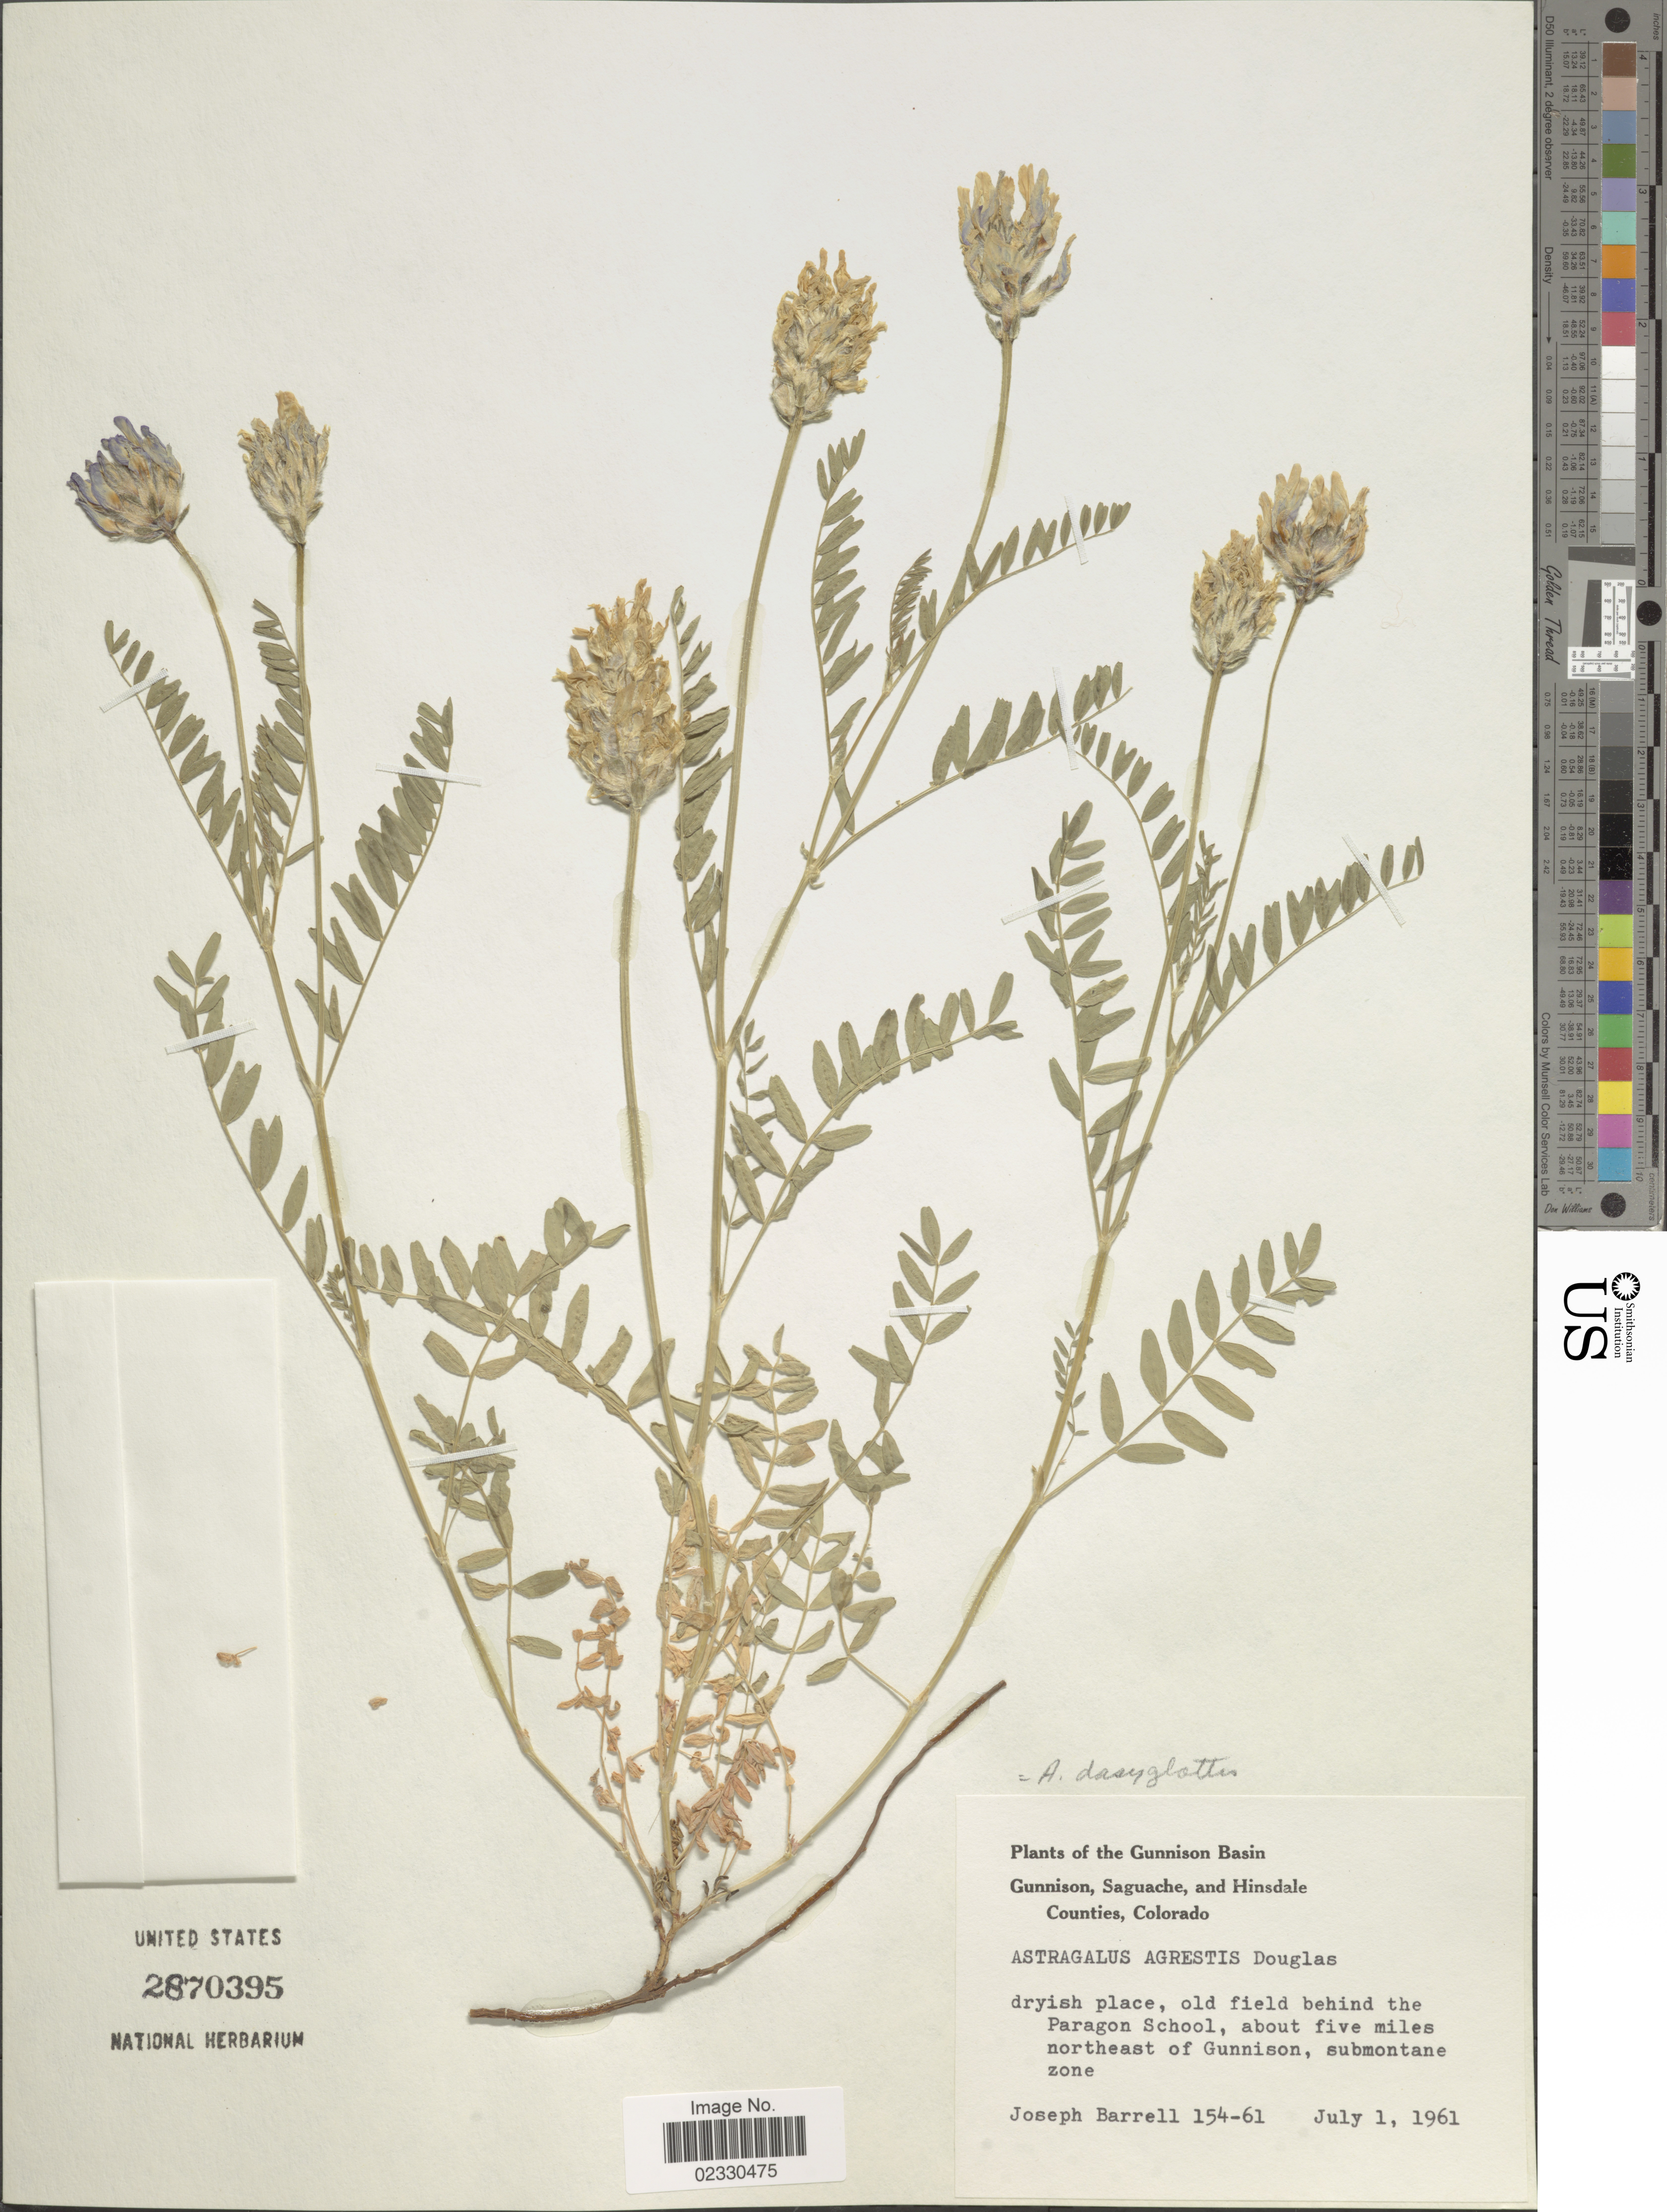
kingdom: Plantae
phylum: Tracheophyta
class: Magnoliopsida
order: Fabales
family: Fabaceae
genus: Astragalus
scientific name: Astragalus dasyglottis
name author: DC.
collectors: J. Barrell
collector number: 154-64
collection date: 1961-07-01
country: United States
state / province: Colorado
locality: Gunnison, Saguache, and Hinsdale Counties, Colorado, old field behind the Paragon School, about five miles northeast of Gunnison, submontane zone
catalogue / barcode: US 2870395